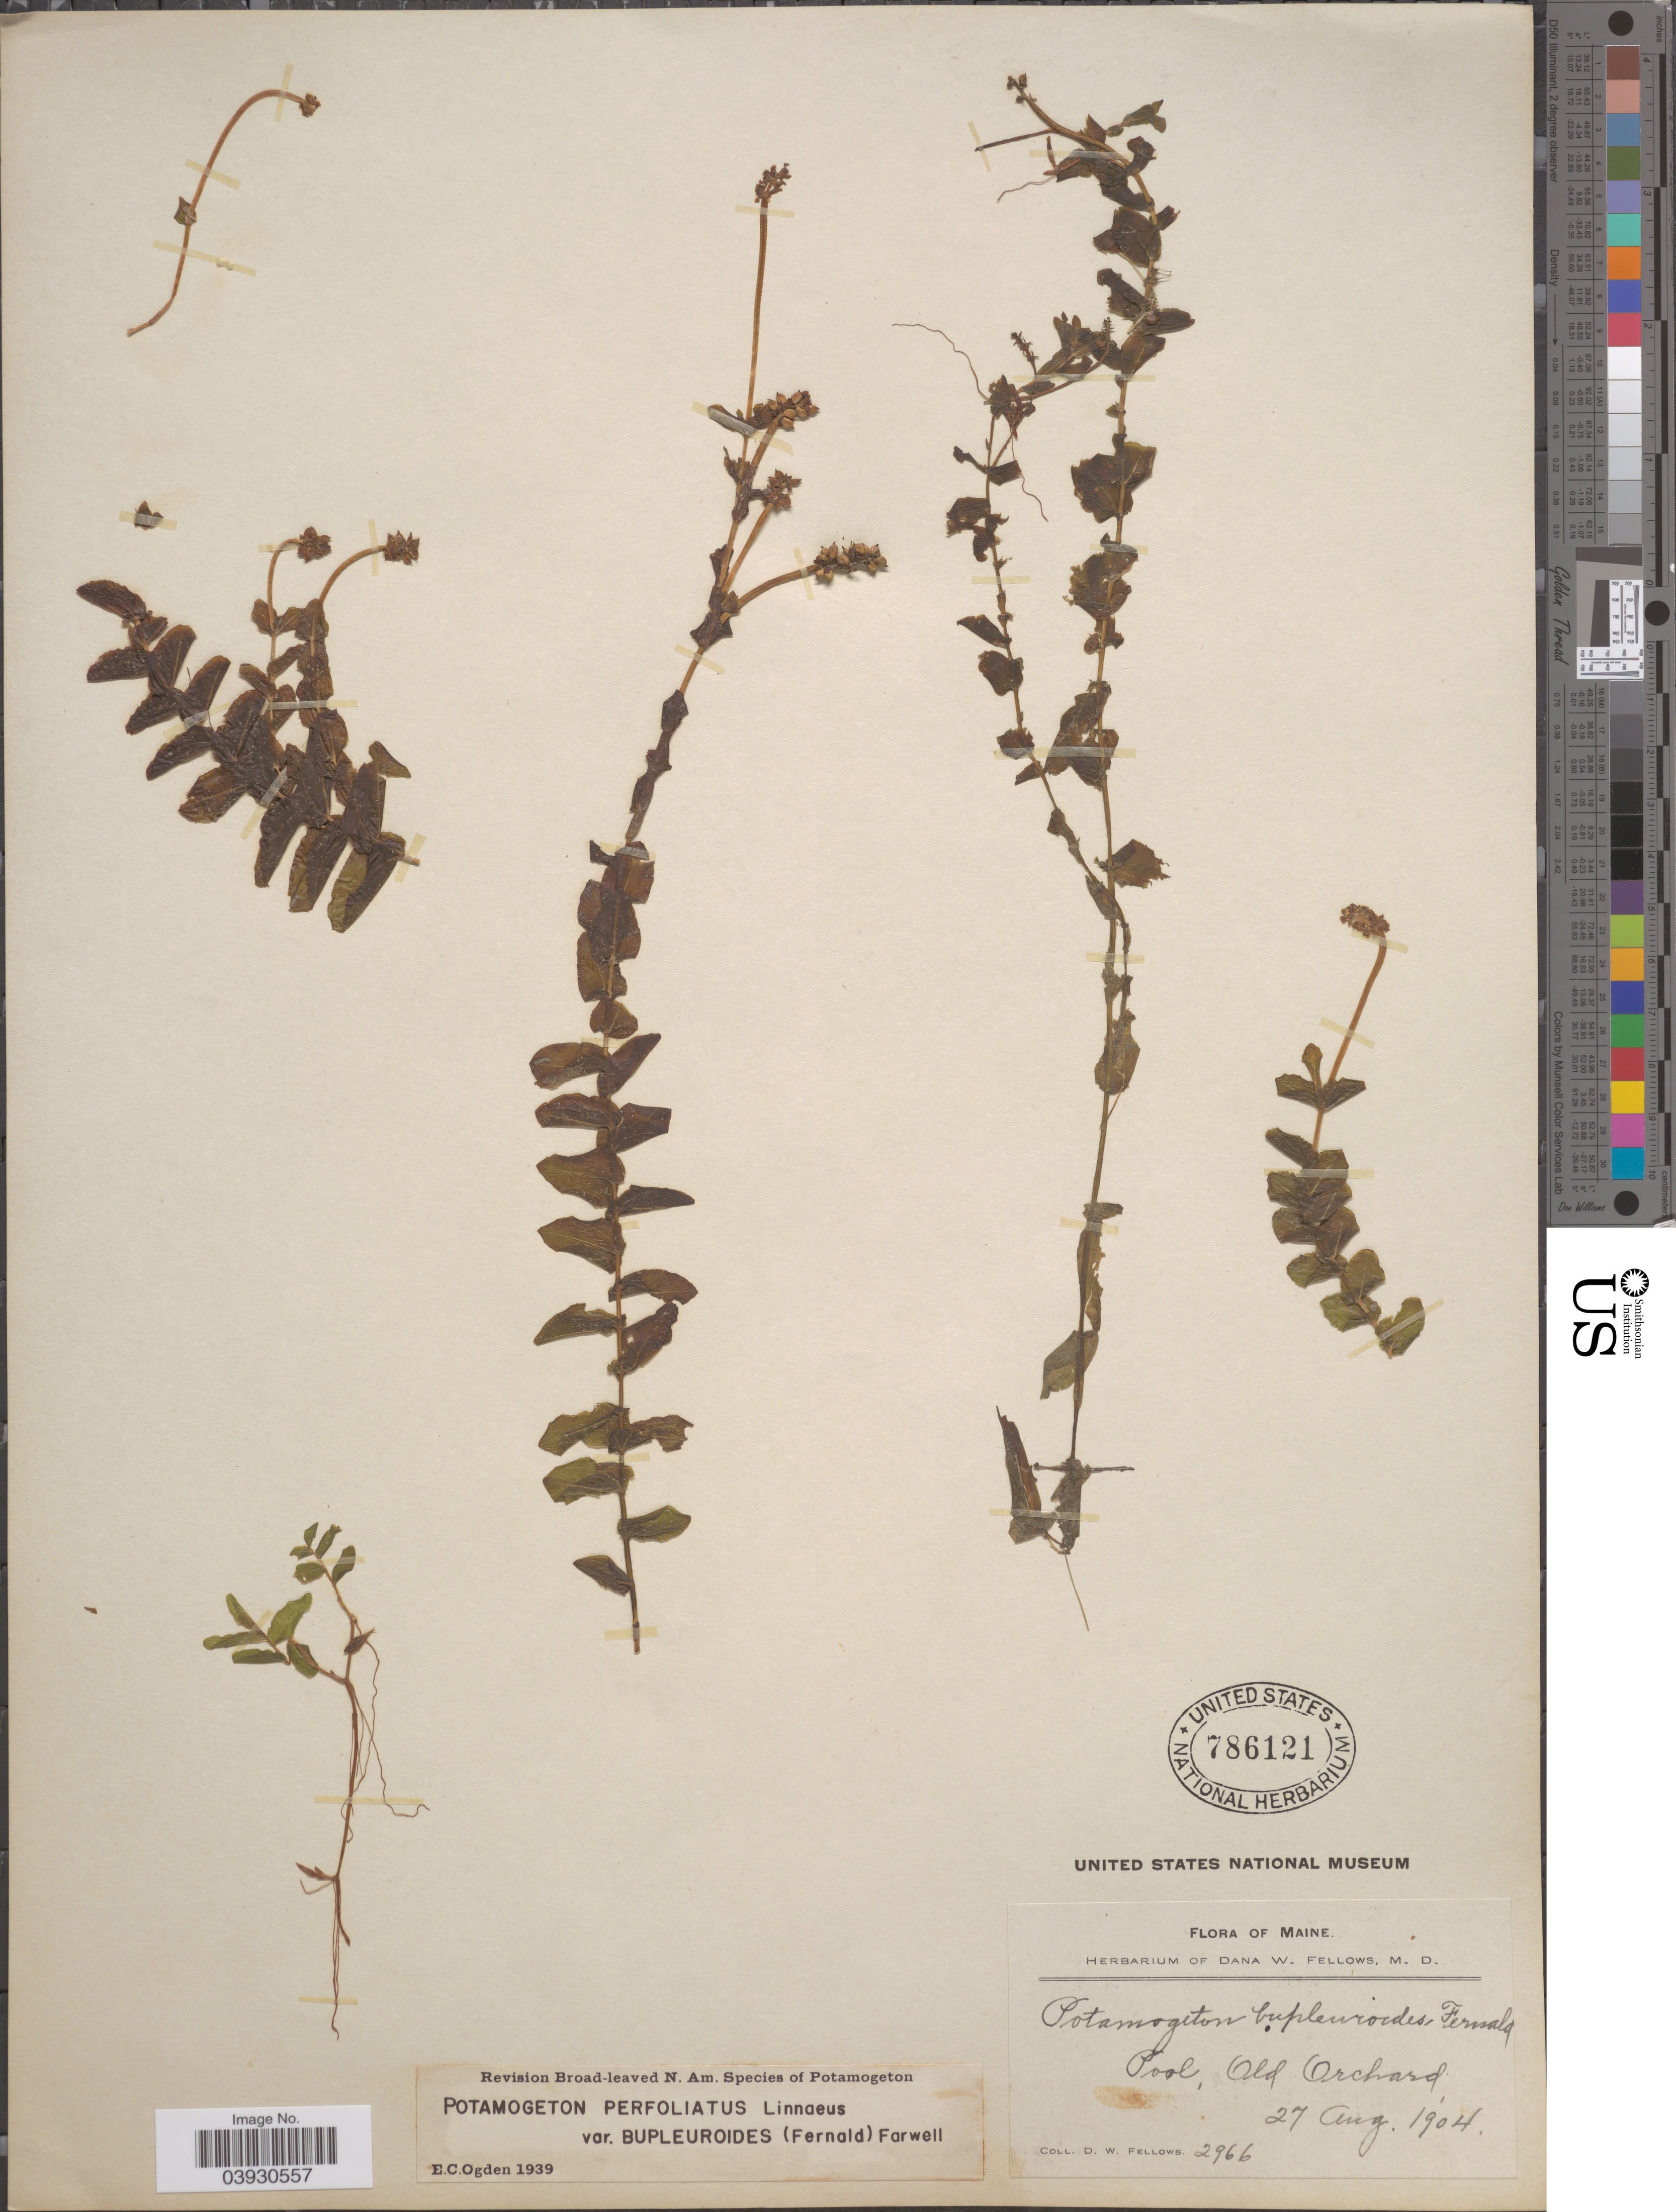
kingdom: Plantae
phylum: Tracheophyta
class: Liliopsida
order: Alismatales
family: Potamogetonaceae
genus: Potamogeton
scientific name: Potamogeton perfoliatus var. bupleuroides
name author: (Fernald) Farw.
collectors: D. W. Fellows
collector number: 2966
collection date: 1904-08-27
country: United States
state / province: Maine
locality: Pool, Old Orchard.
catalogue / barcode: US 786121